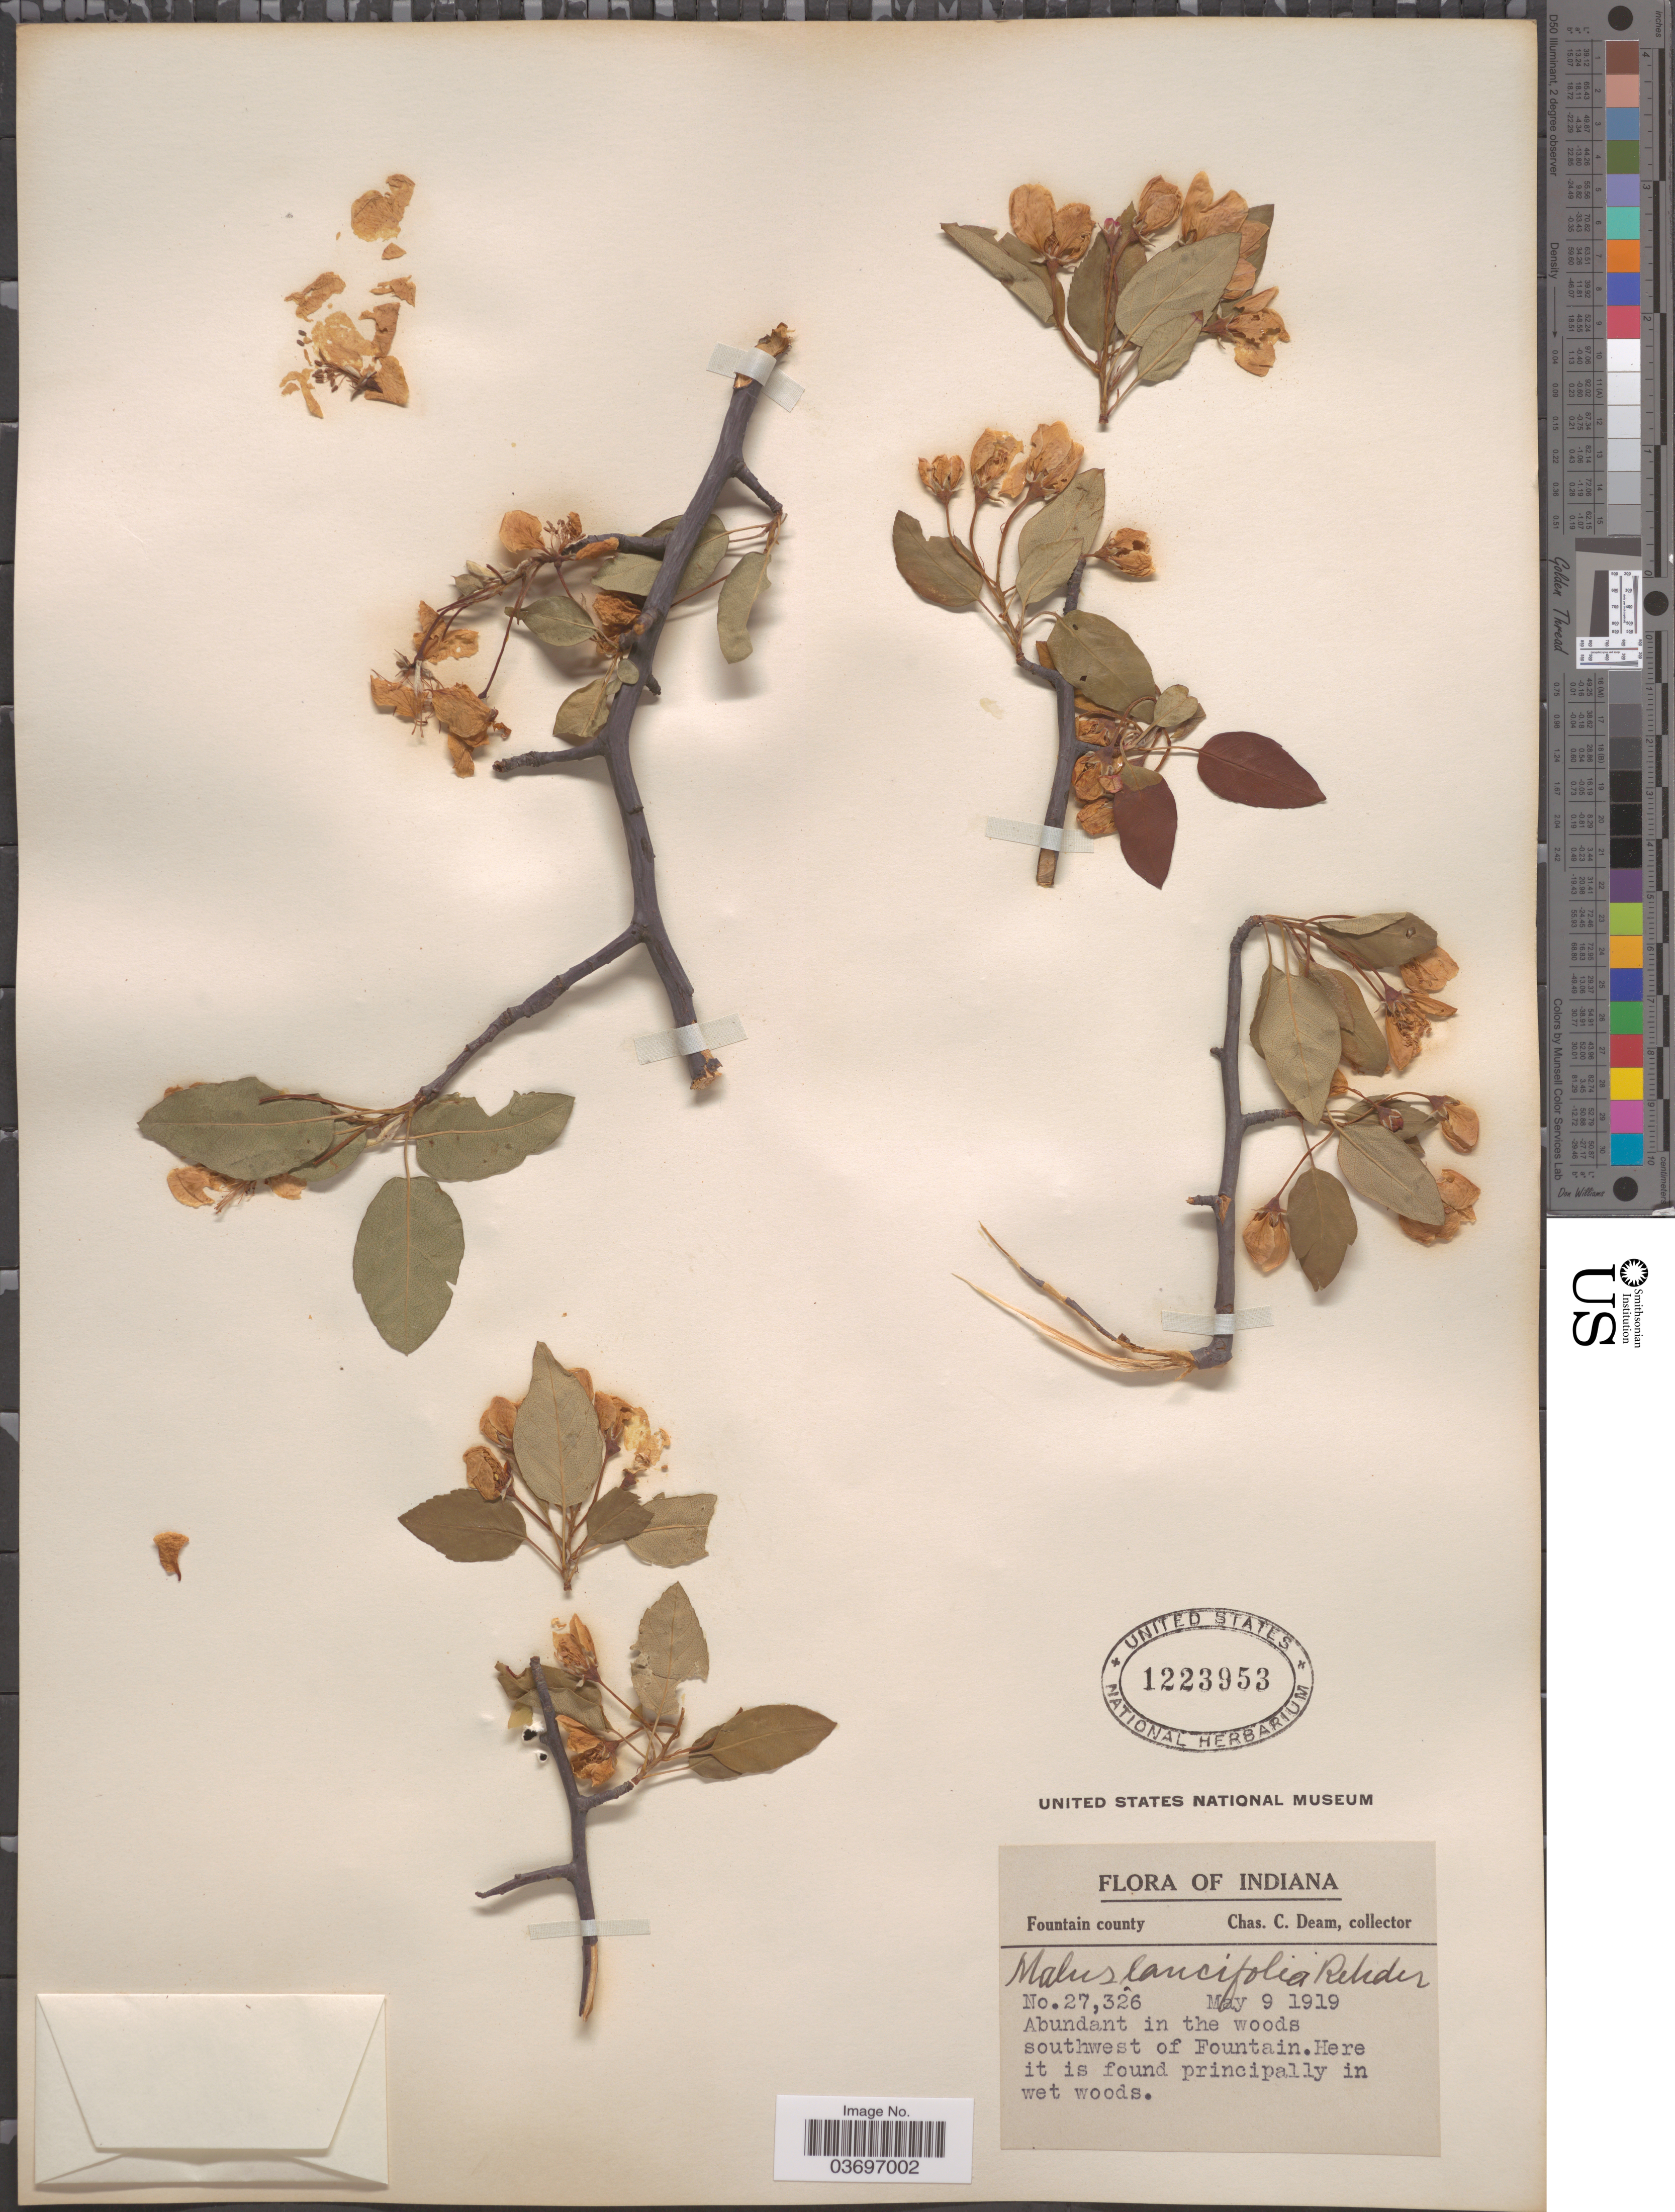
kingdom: Plantae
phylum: Tracheophyta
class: Magnoliopsida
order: Rosales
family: Rosaceae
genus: Malus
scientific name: Malus lancifolia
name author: Rehder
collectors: C. C. Deam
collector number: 27326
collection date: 1919-05-09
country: United States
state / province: Indiana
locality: Fountain County. Southwest of Fountain.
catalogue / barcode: US 1223953